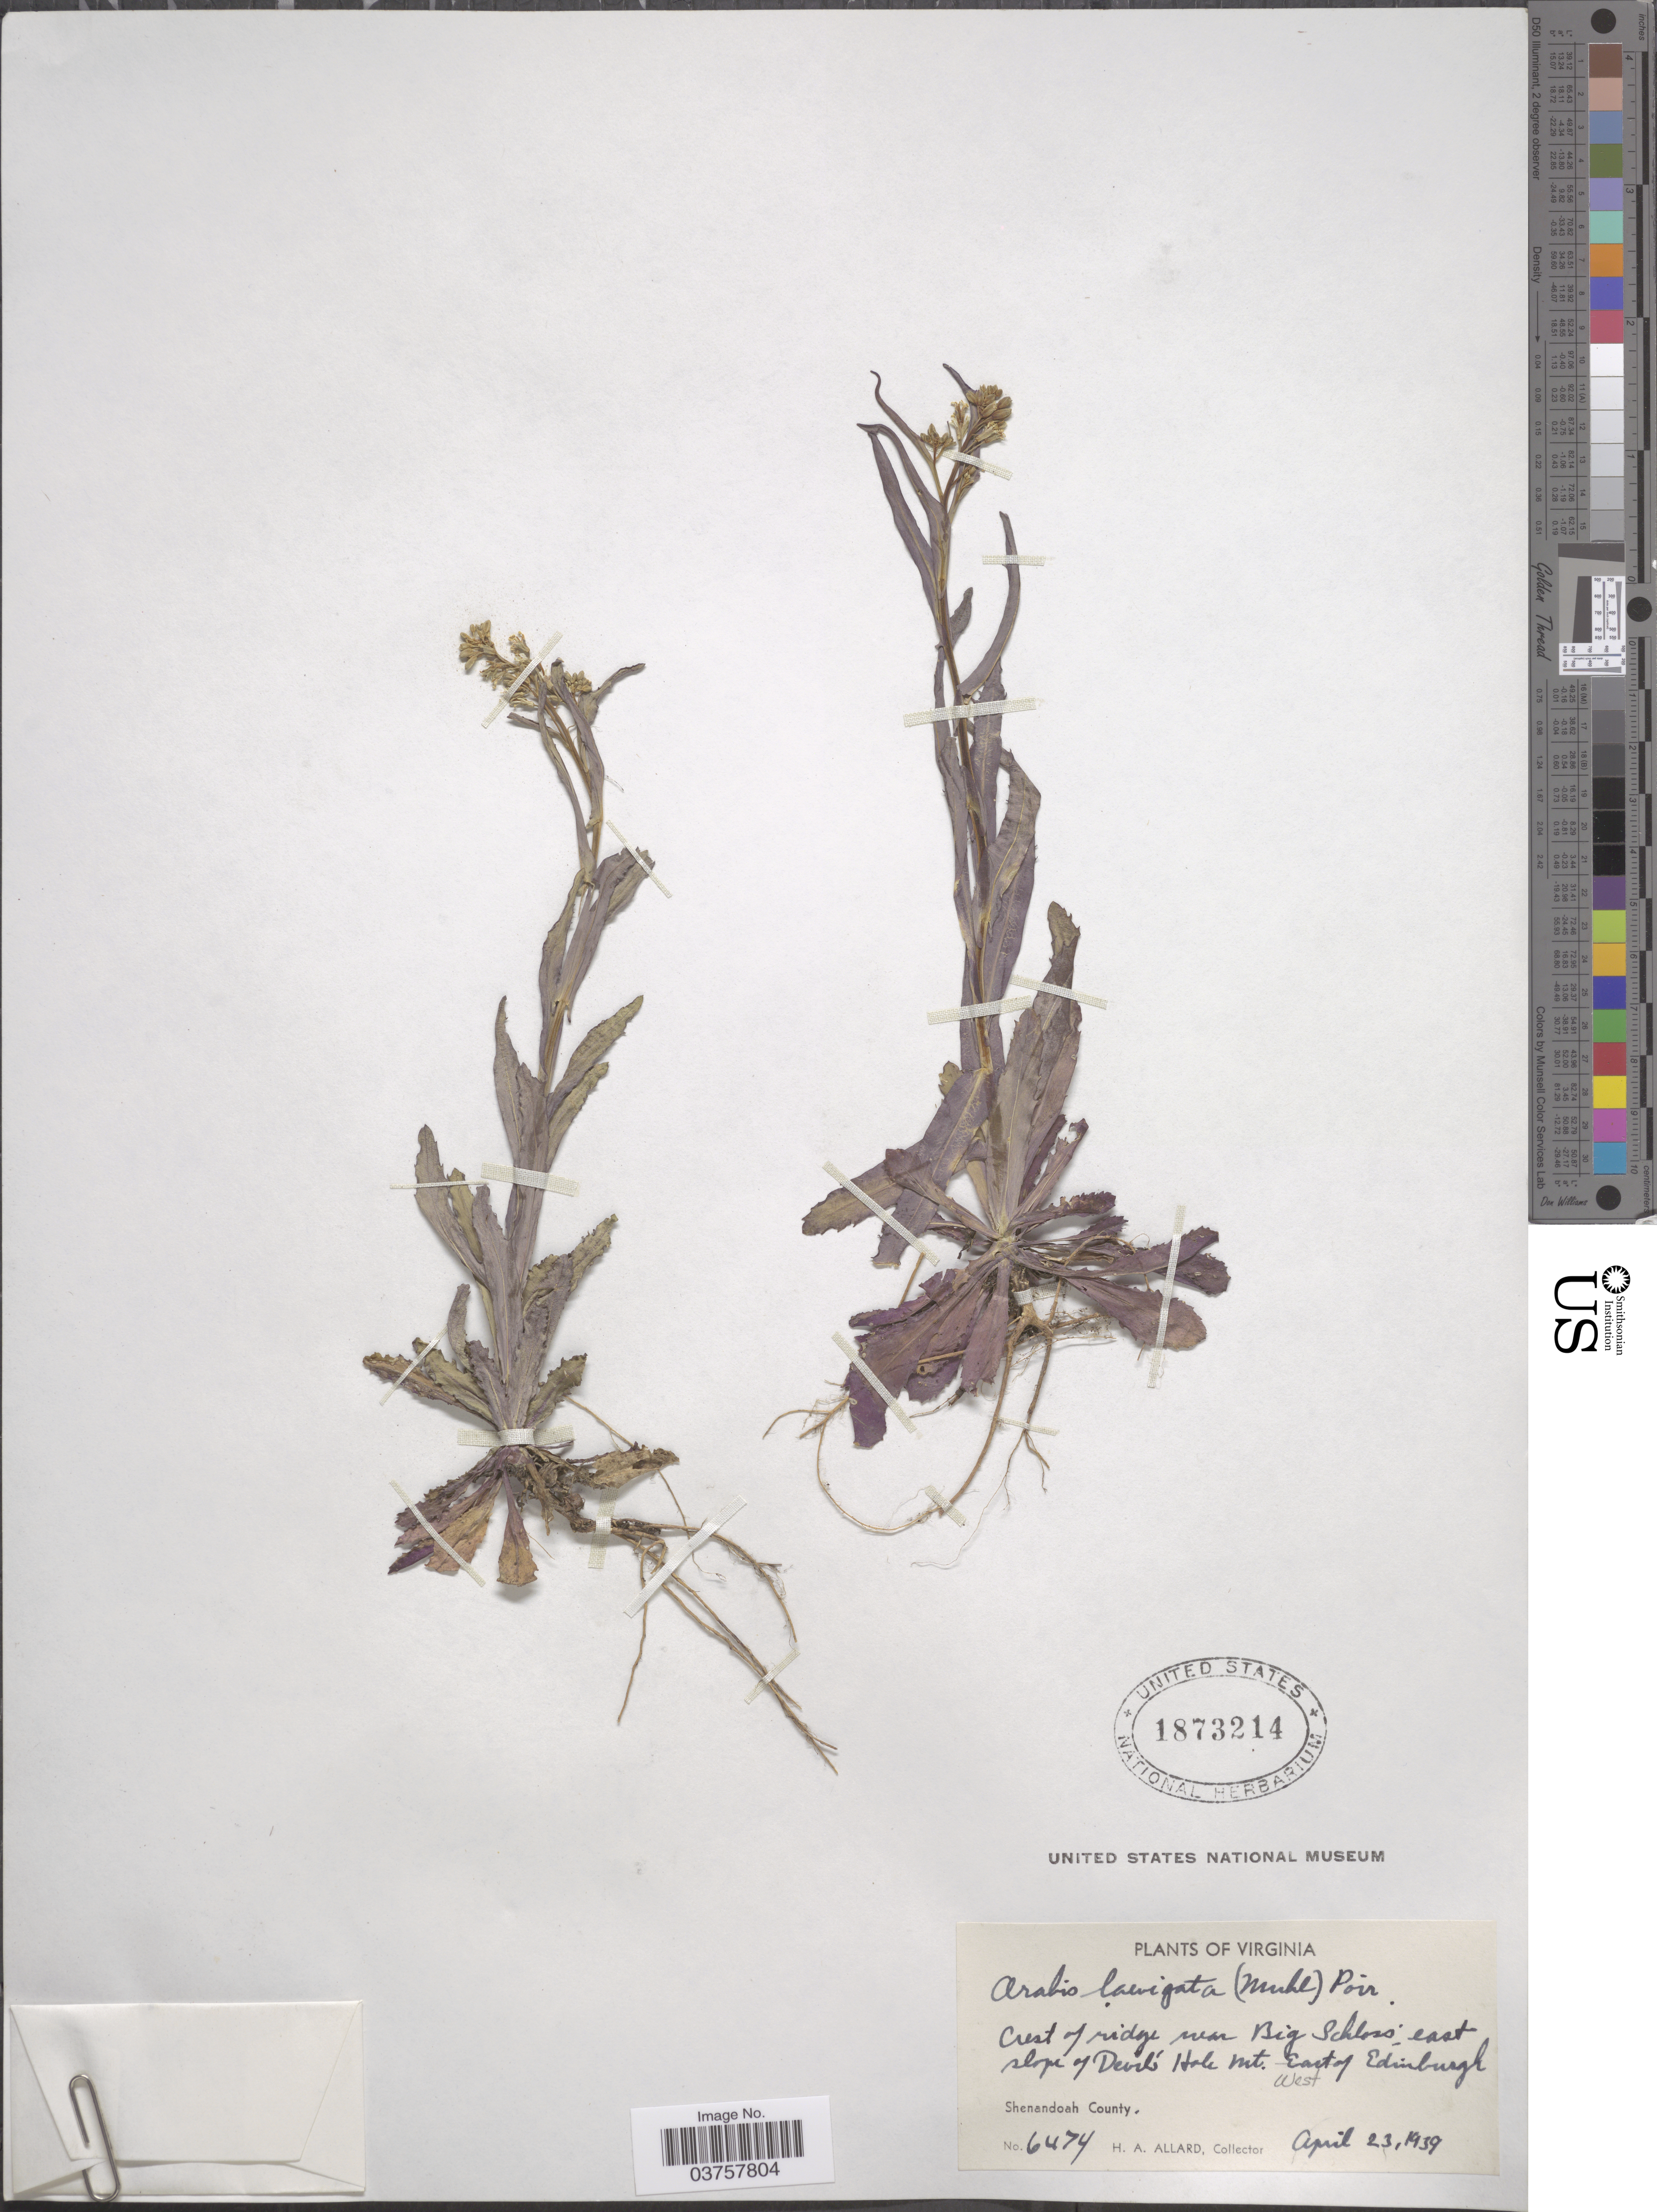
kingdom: Plantae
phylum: Tracheophyta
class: Magnoliopsida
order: Brassicales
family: Brassicaceae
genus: Arabis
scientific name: Arabis laevigata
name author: (Muhl. ex Willd.) Poir.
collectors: H. A. Allard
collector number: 6474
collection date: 1939-04-23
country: United States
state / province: Virginia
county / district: Shenandoah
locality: Crest of ridge near Big Schloss, east slope of Devil's Hole Mt. West of Edinburgh. Shenandoah County.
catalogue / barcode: US 1873214